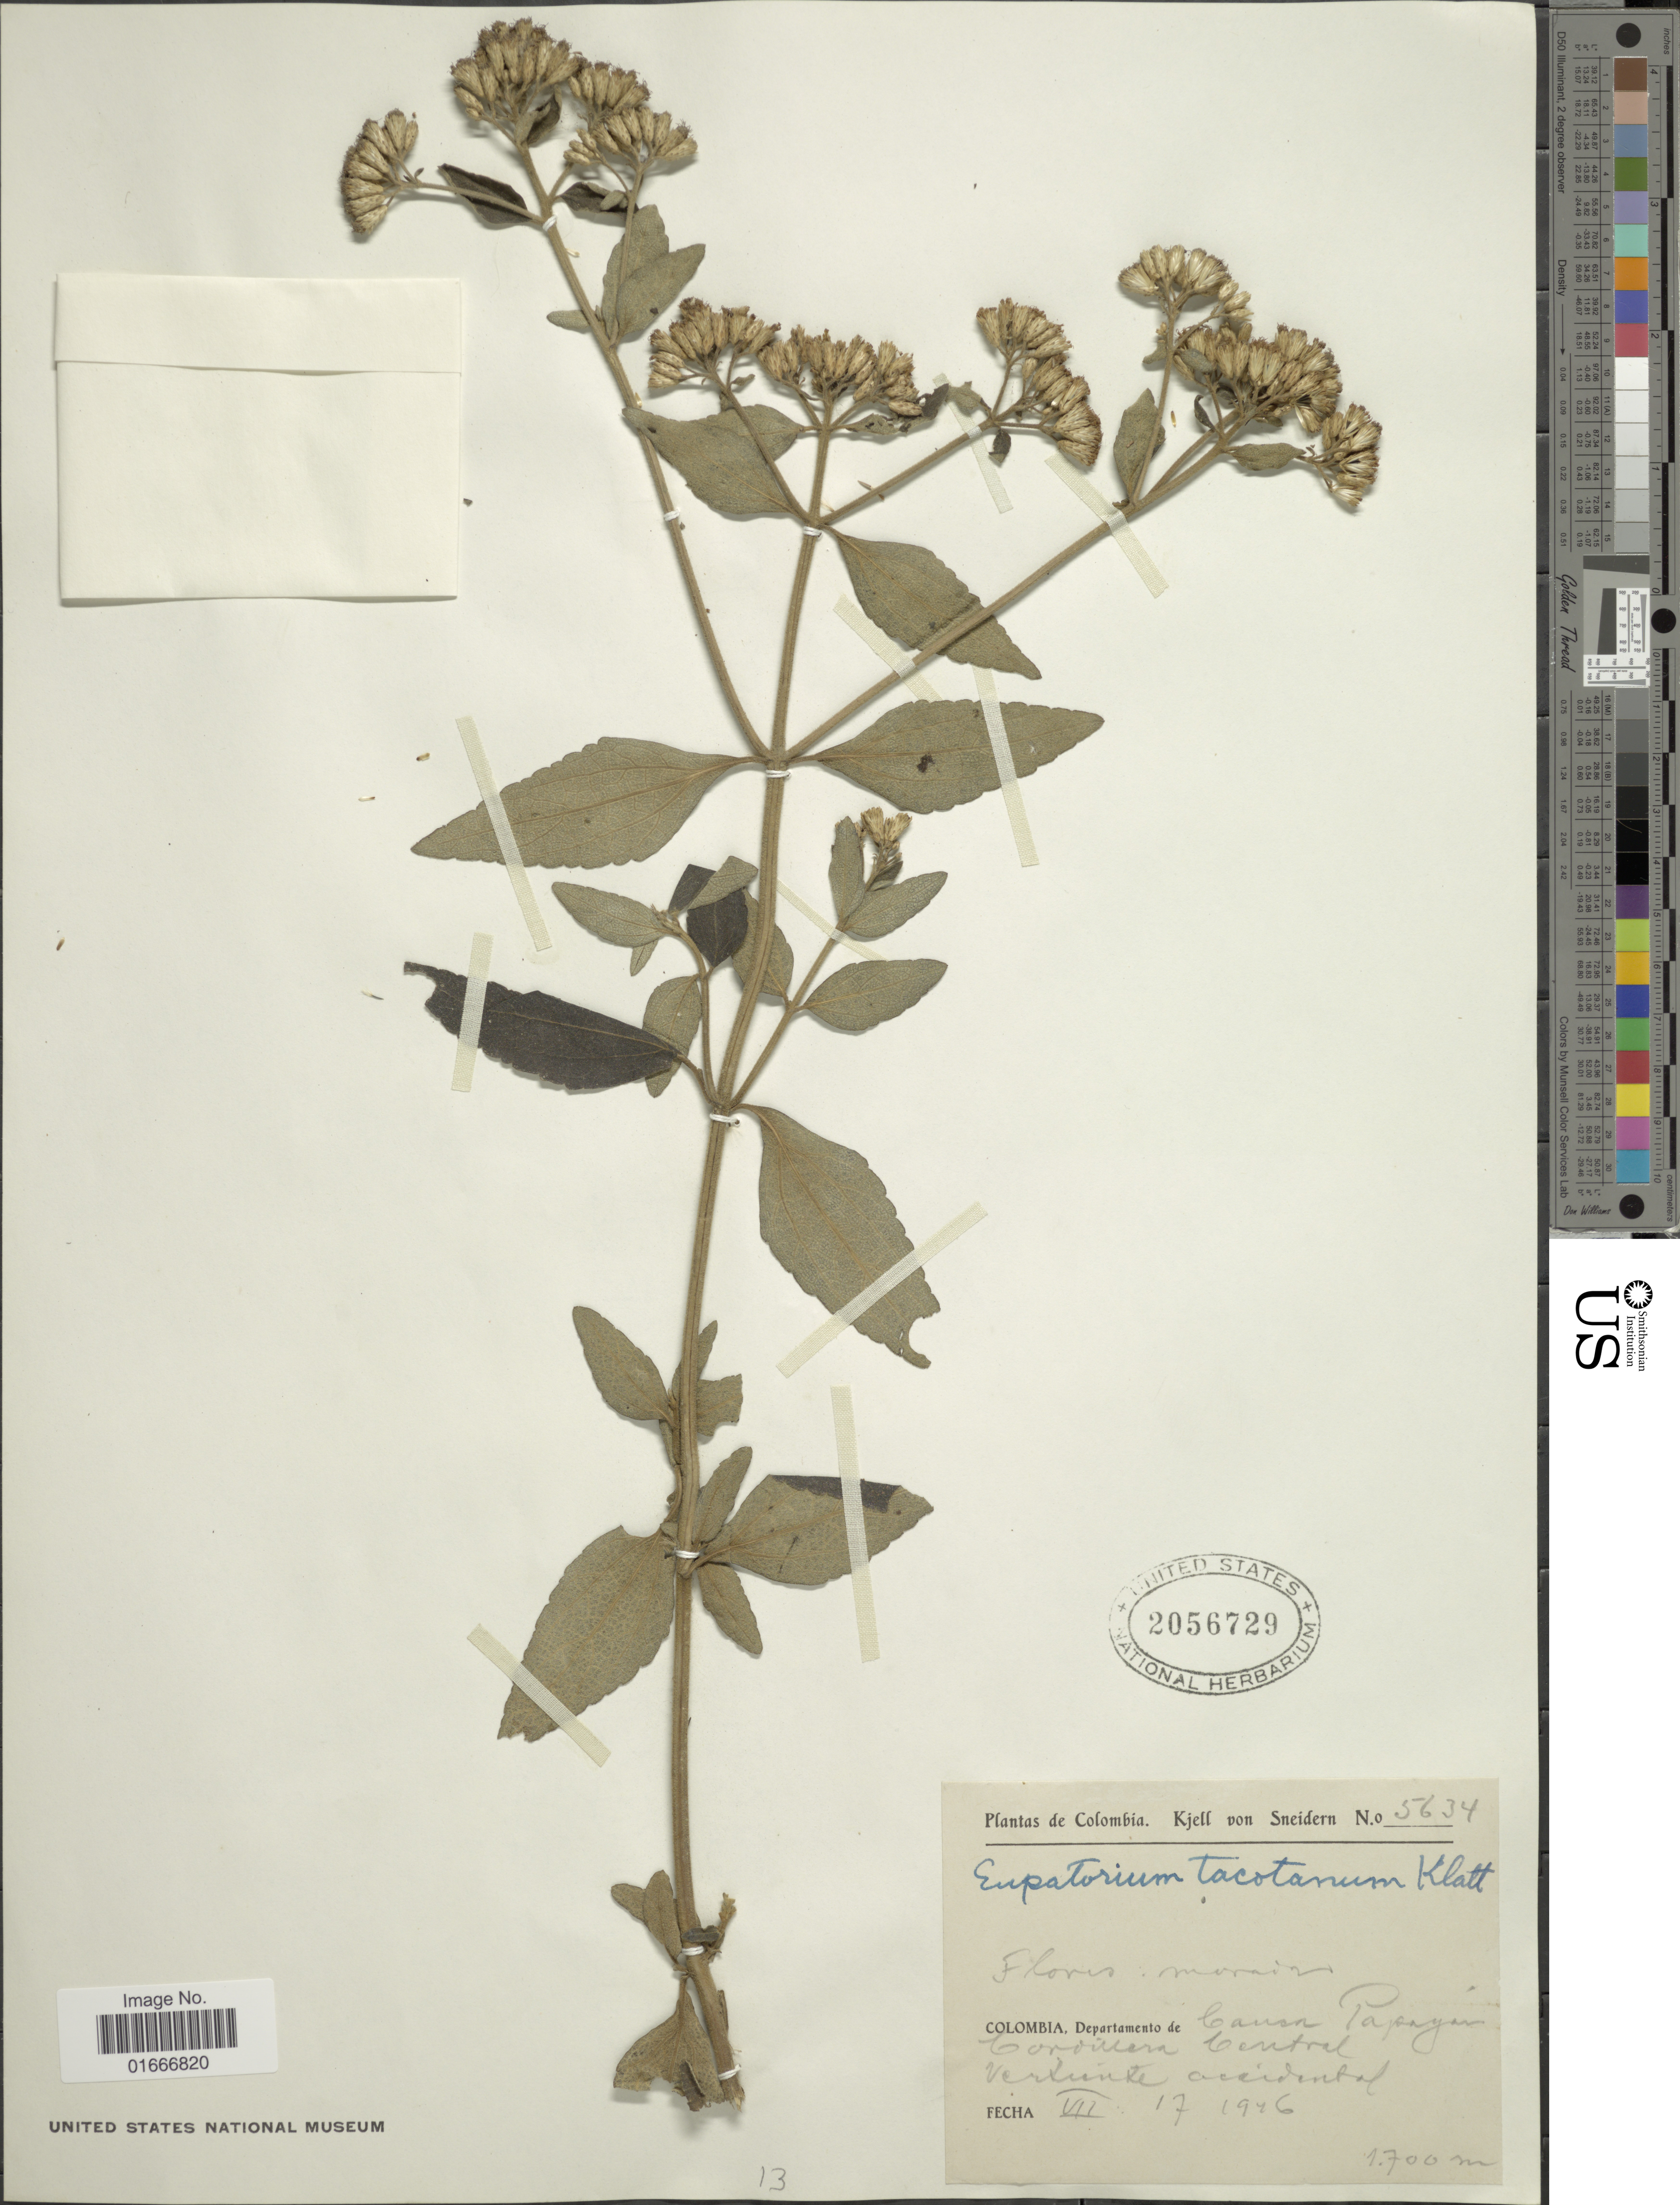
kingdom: Plantae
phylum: Tracheophyta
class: Magnoliopsida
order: Asterales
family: Asteraceae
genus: Chromolaena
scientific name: Chromolaena tacotana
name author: (Klatt) R.M. King & H. Rob.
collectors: K. von Sneidern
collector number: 5634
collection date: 1946-08-17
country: Colombia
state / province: Cauca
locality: Popayan, Cordillera Central occidental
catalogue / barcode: US 2056729